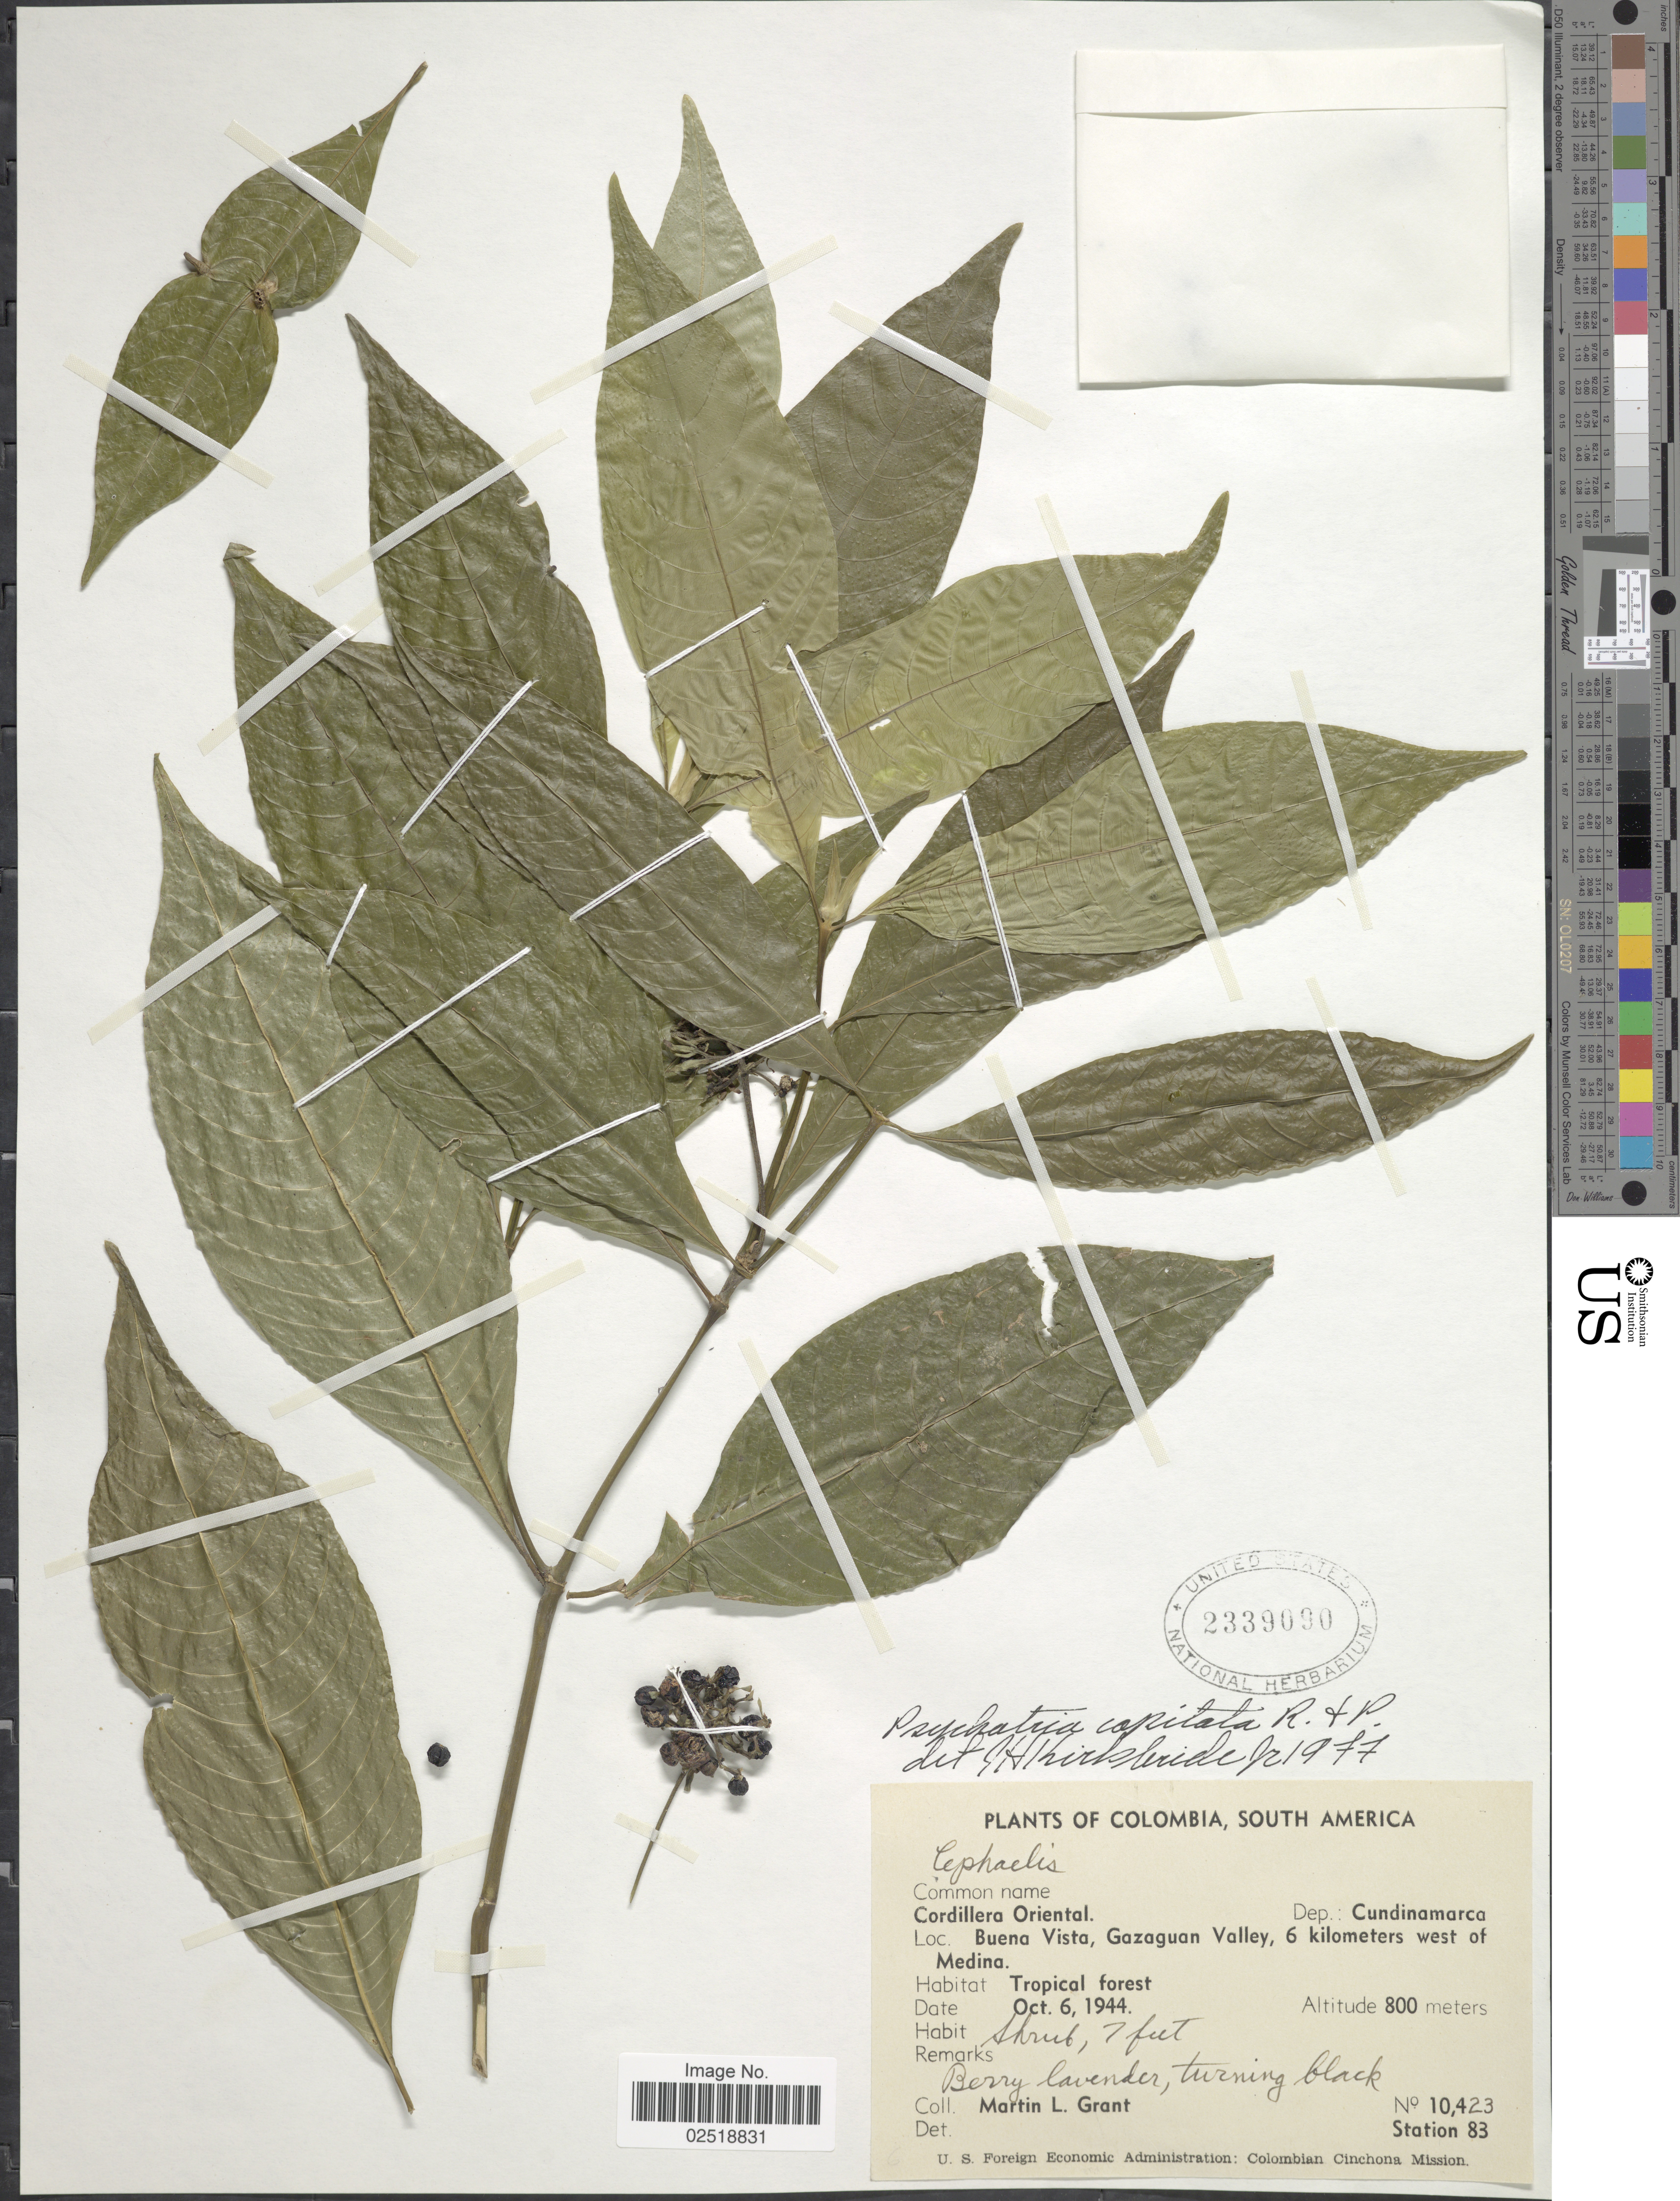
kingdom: Plantae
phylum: Tracheophyta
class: Magnoliopsida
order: Gentianales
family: Rubiaceae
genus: Psychotria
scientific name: Psychotria capitata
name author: Ruiz & Pav.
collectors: M. L. Grant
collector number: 10423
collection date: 1944-10-06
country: Colombia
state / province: Cundinamarca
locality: Cordillera Oriental, Dep Cundinamarca, Buena Vista, Gazaguan Valley, 6 kilometers west of Medina, Tropical forest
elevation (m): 800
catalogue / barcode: US 2339090